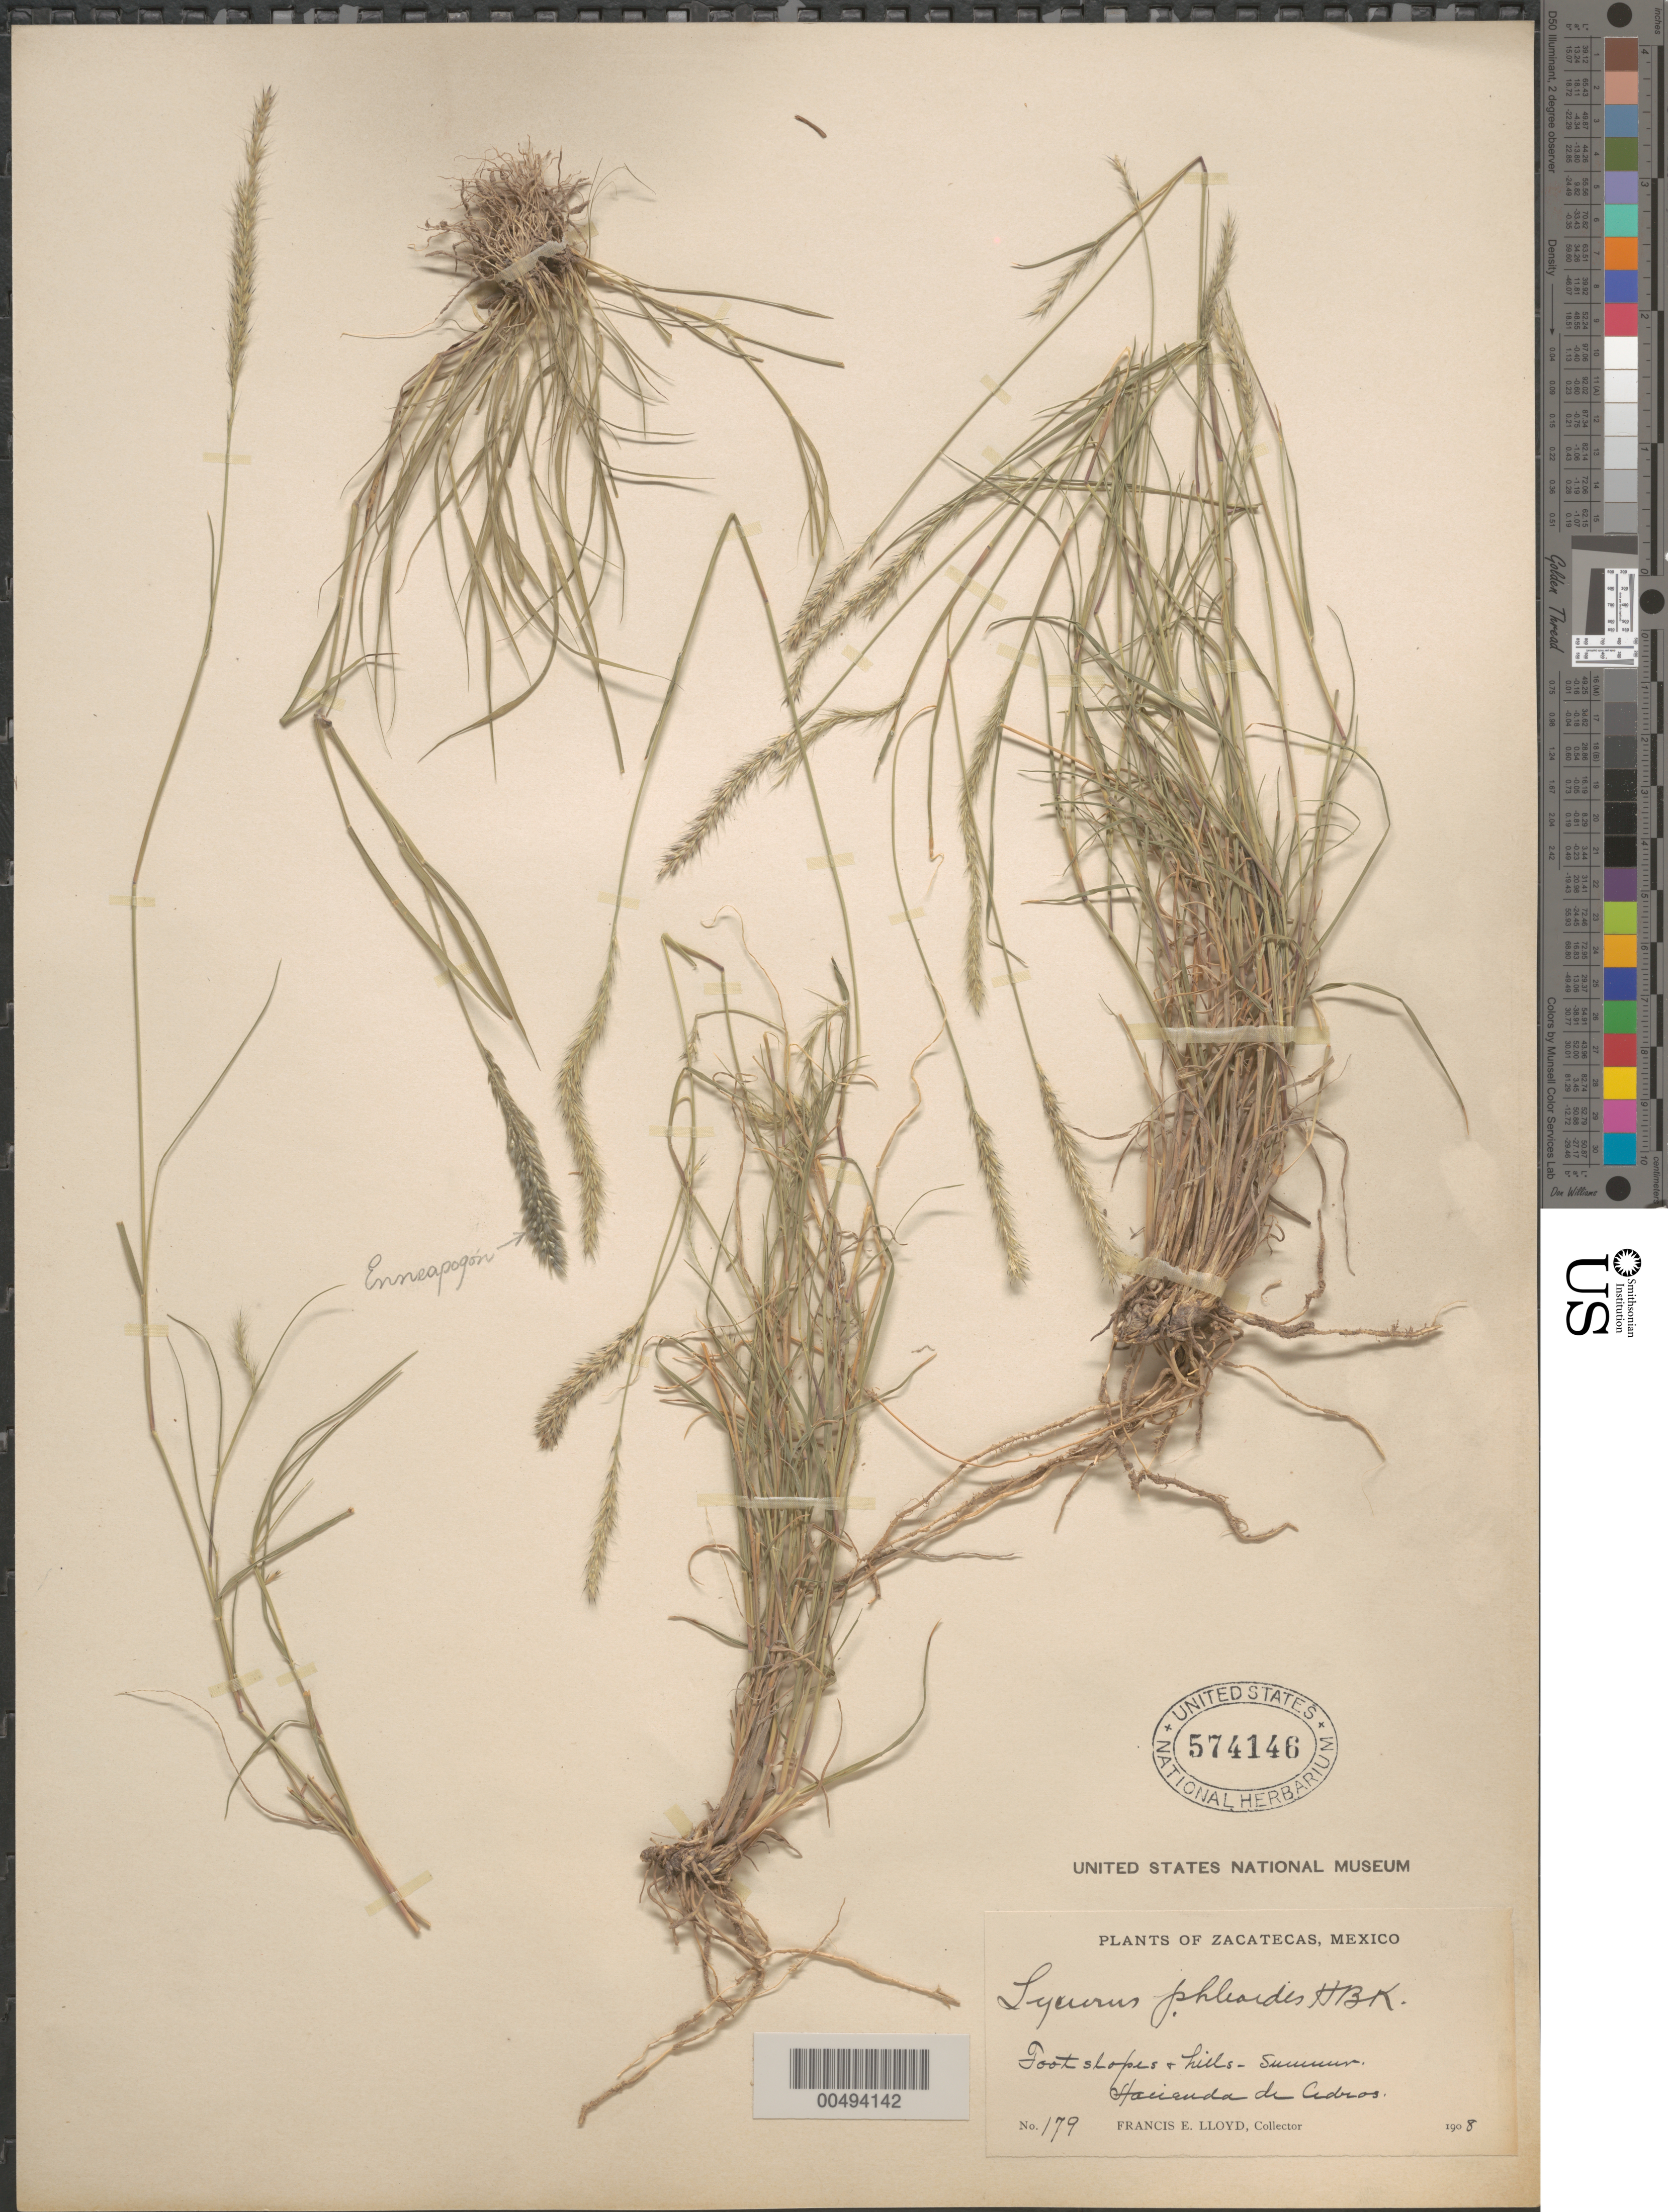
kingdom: Plantae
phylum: Tracheophyta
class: Liliopsida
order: Poales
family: Poaceae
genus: Lycurus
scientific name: Lycurus phleoides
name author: Kunth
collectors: F. E. Lloyd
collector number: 179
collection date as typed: Sum 1908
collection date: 1908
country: Mexico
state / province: Zacatecas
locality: Hacienda de Cedros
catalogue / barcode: US 574146